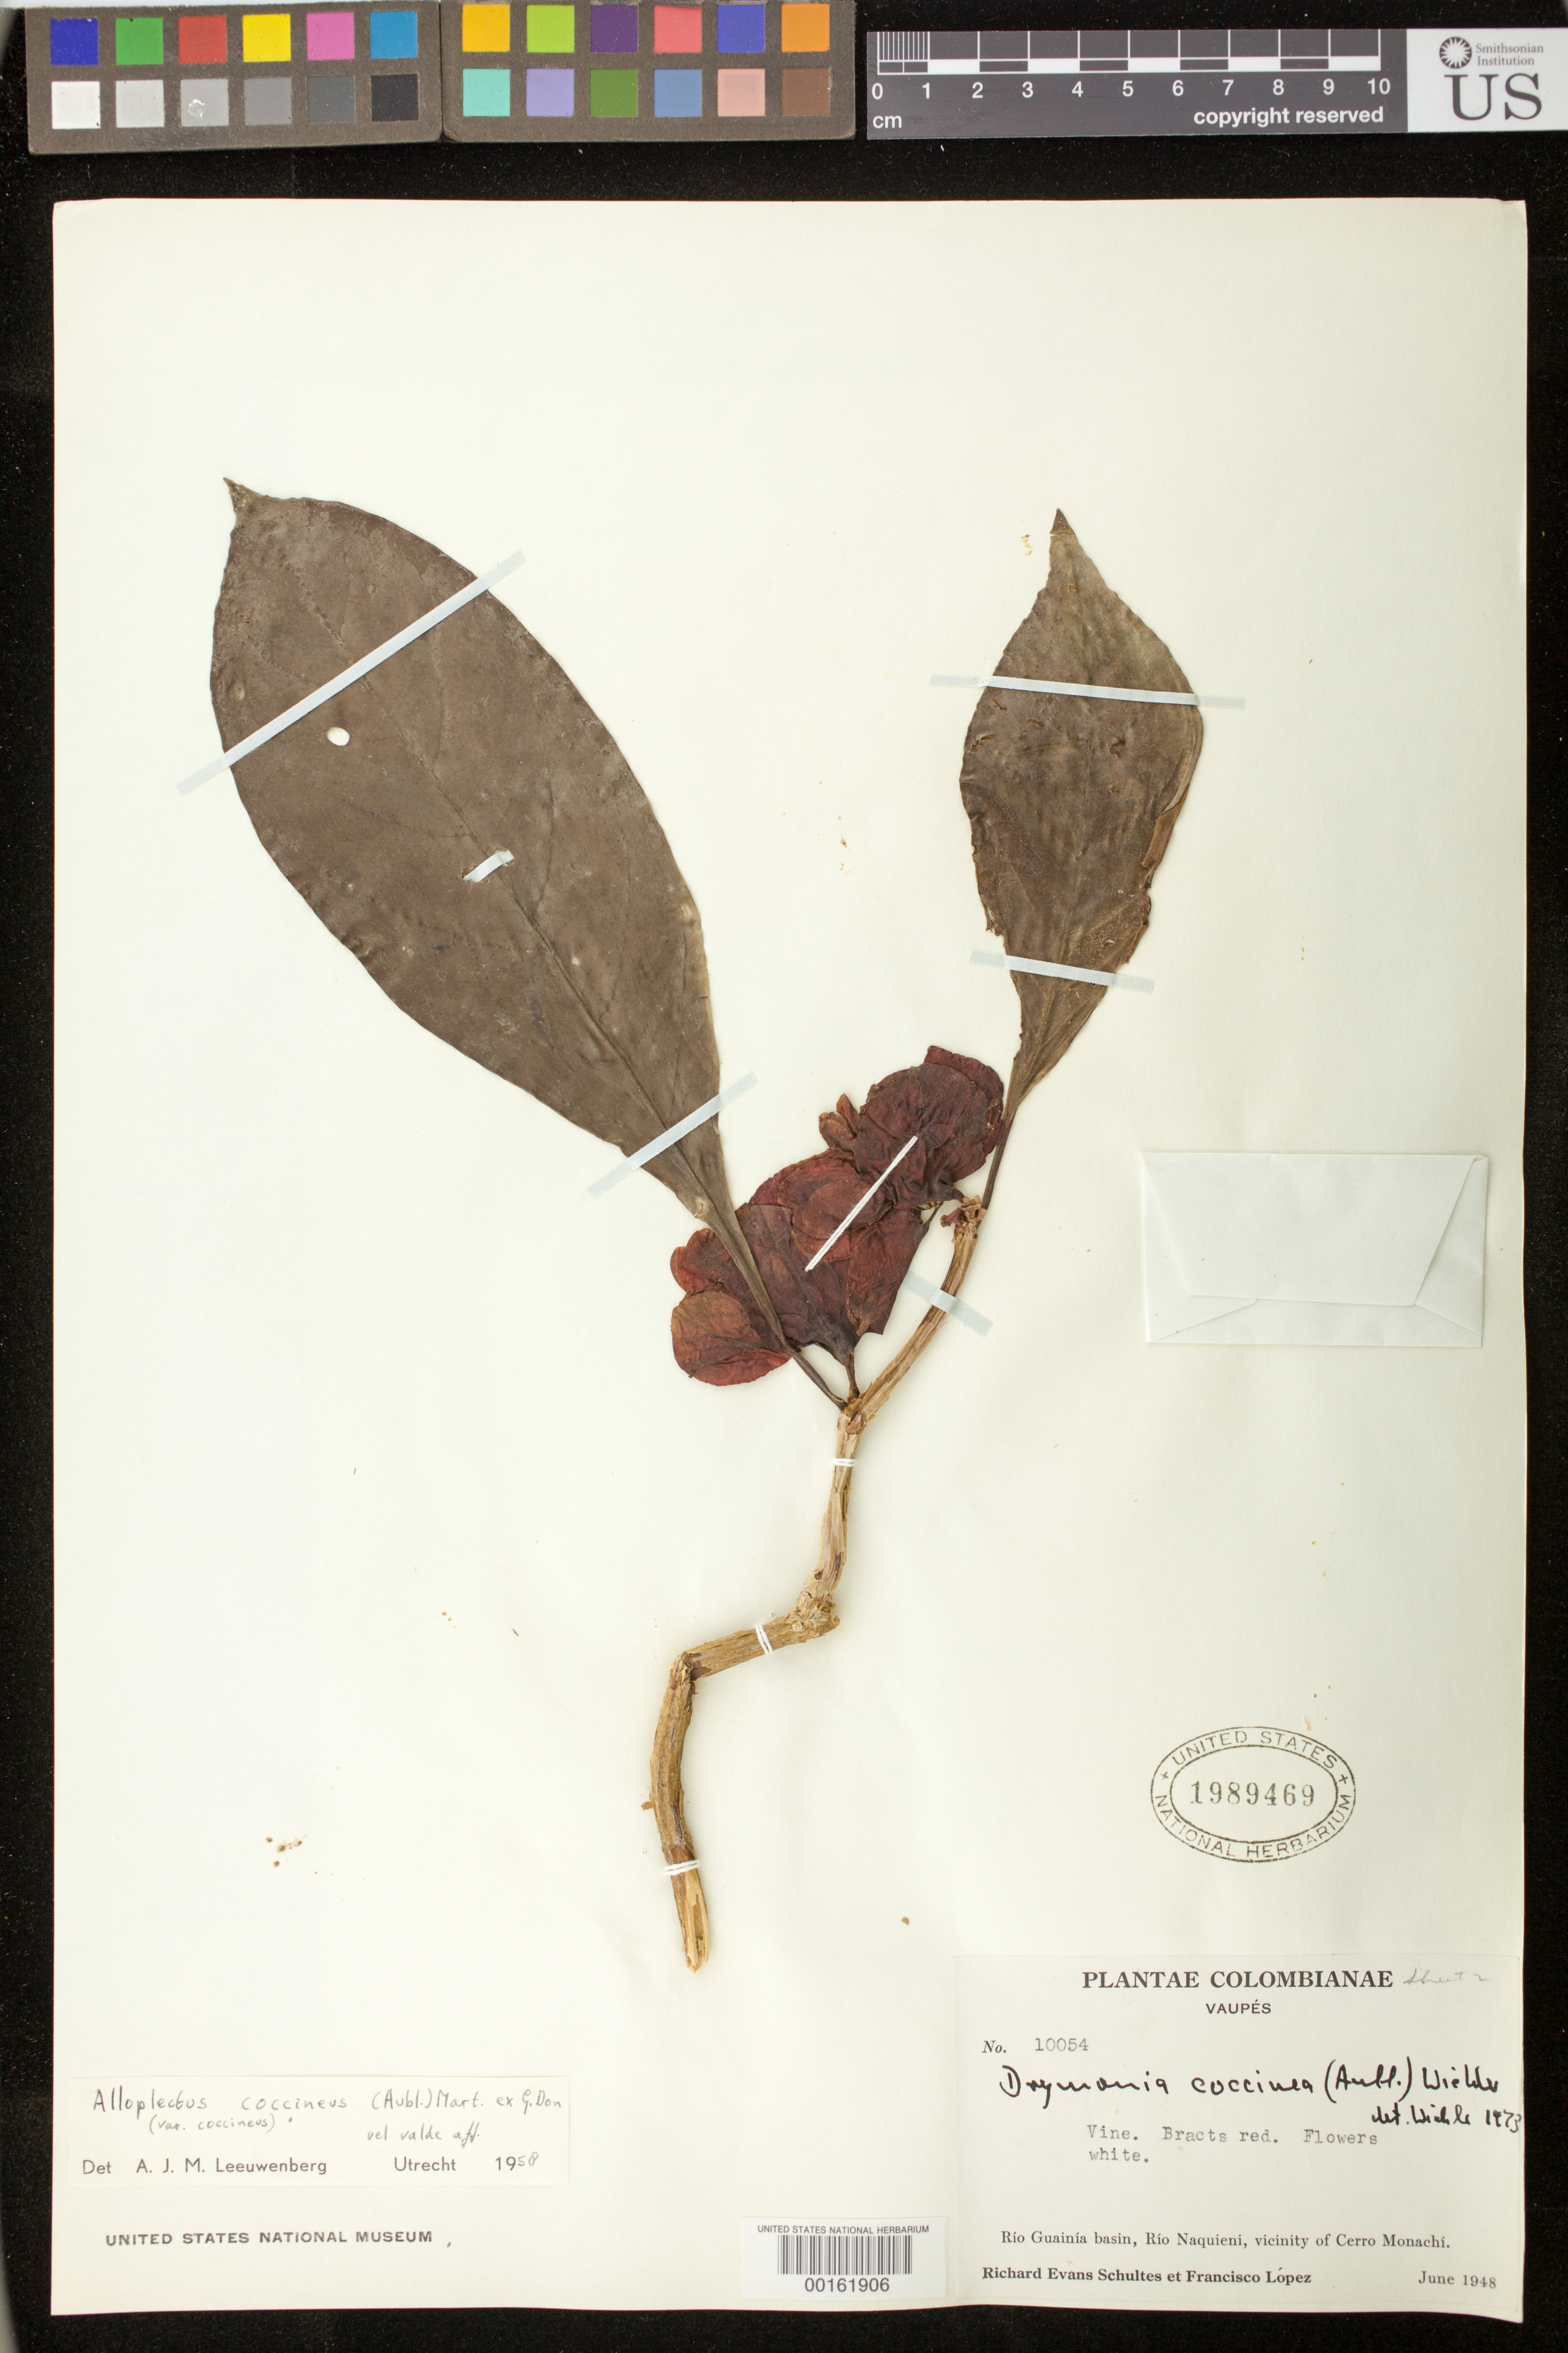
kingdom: Plantae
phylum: Tracheophyta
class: Magnoliopsida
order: Lamiales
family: Gesneriaceae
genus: Drymonia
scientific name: Drymonia coccinea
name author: (Aubl.) Wiehler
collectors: R. E. Schultes & F. López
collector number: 10054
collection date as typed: Jun 1948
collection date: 1948-06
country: Colombia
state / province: Vaupés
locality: Rio Guainia basin, Rio Naquieni, vicinity of Cerro Monachi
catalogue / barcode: US 1989469